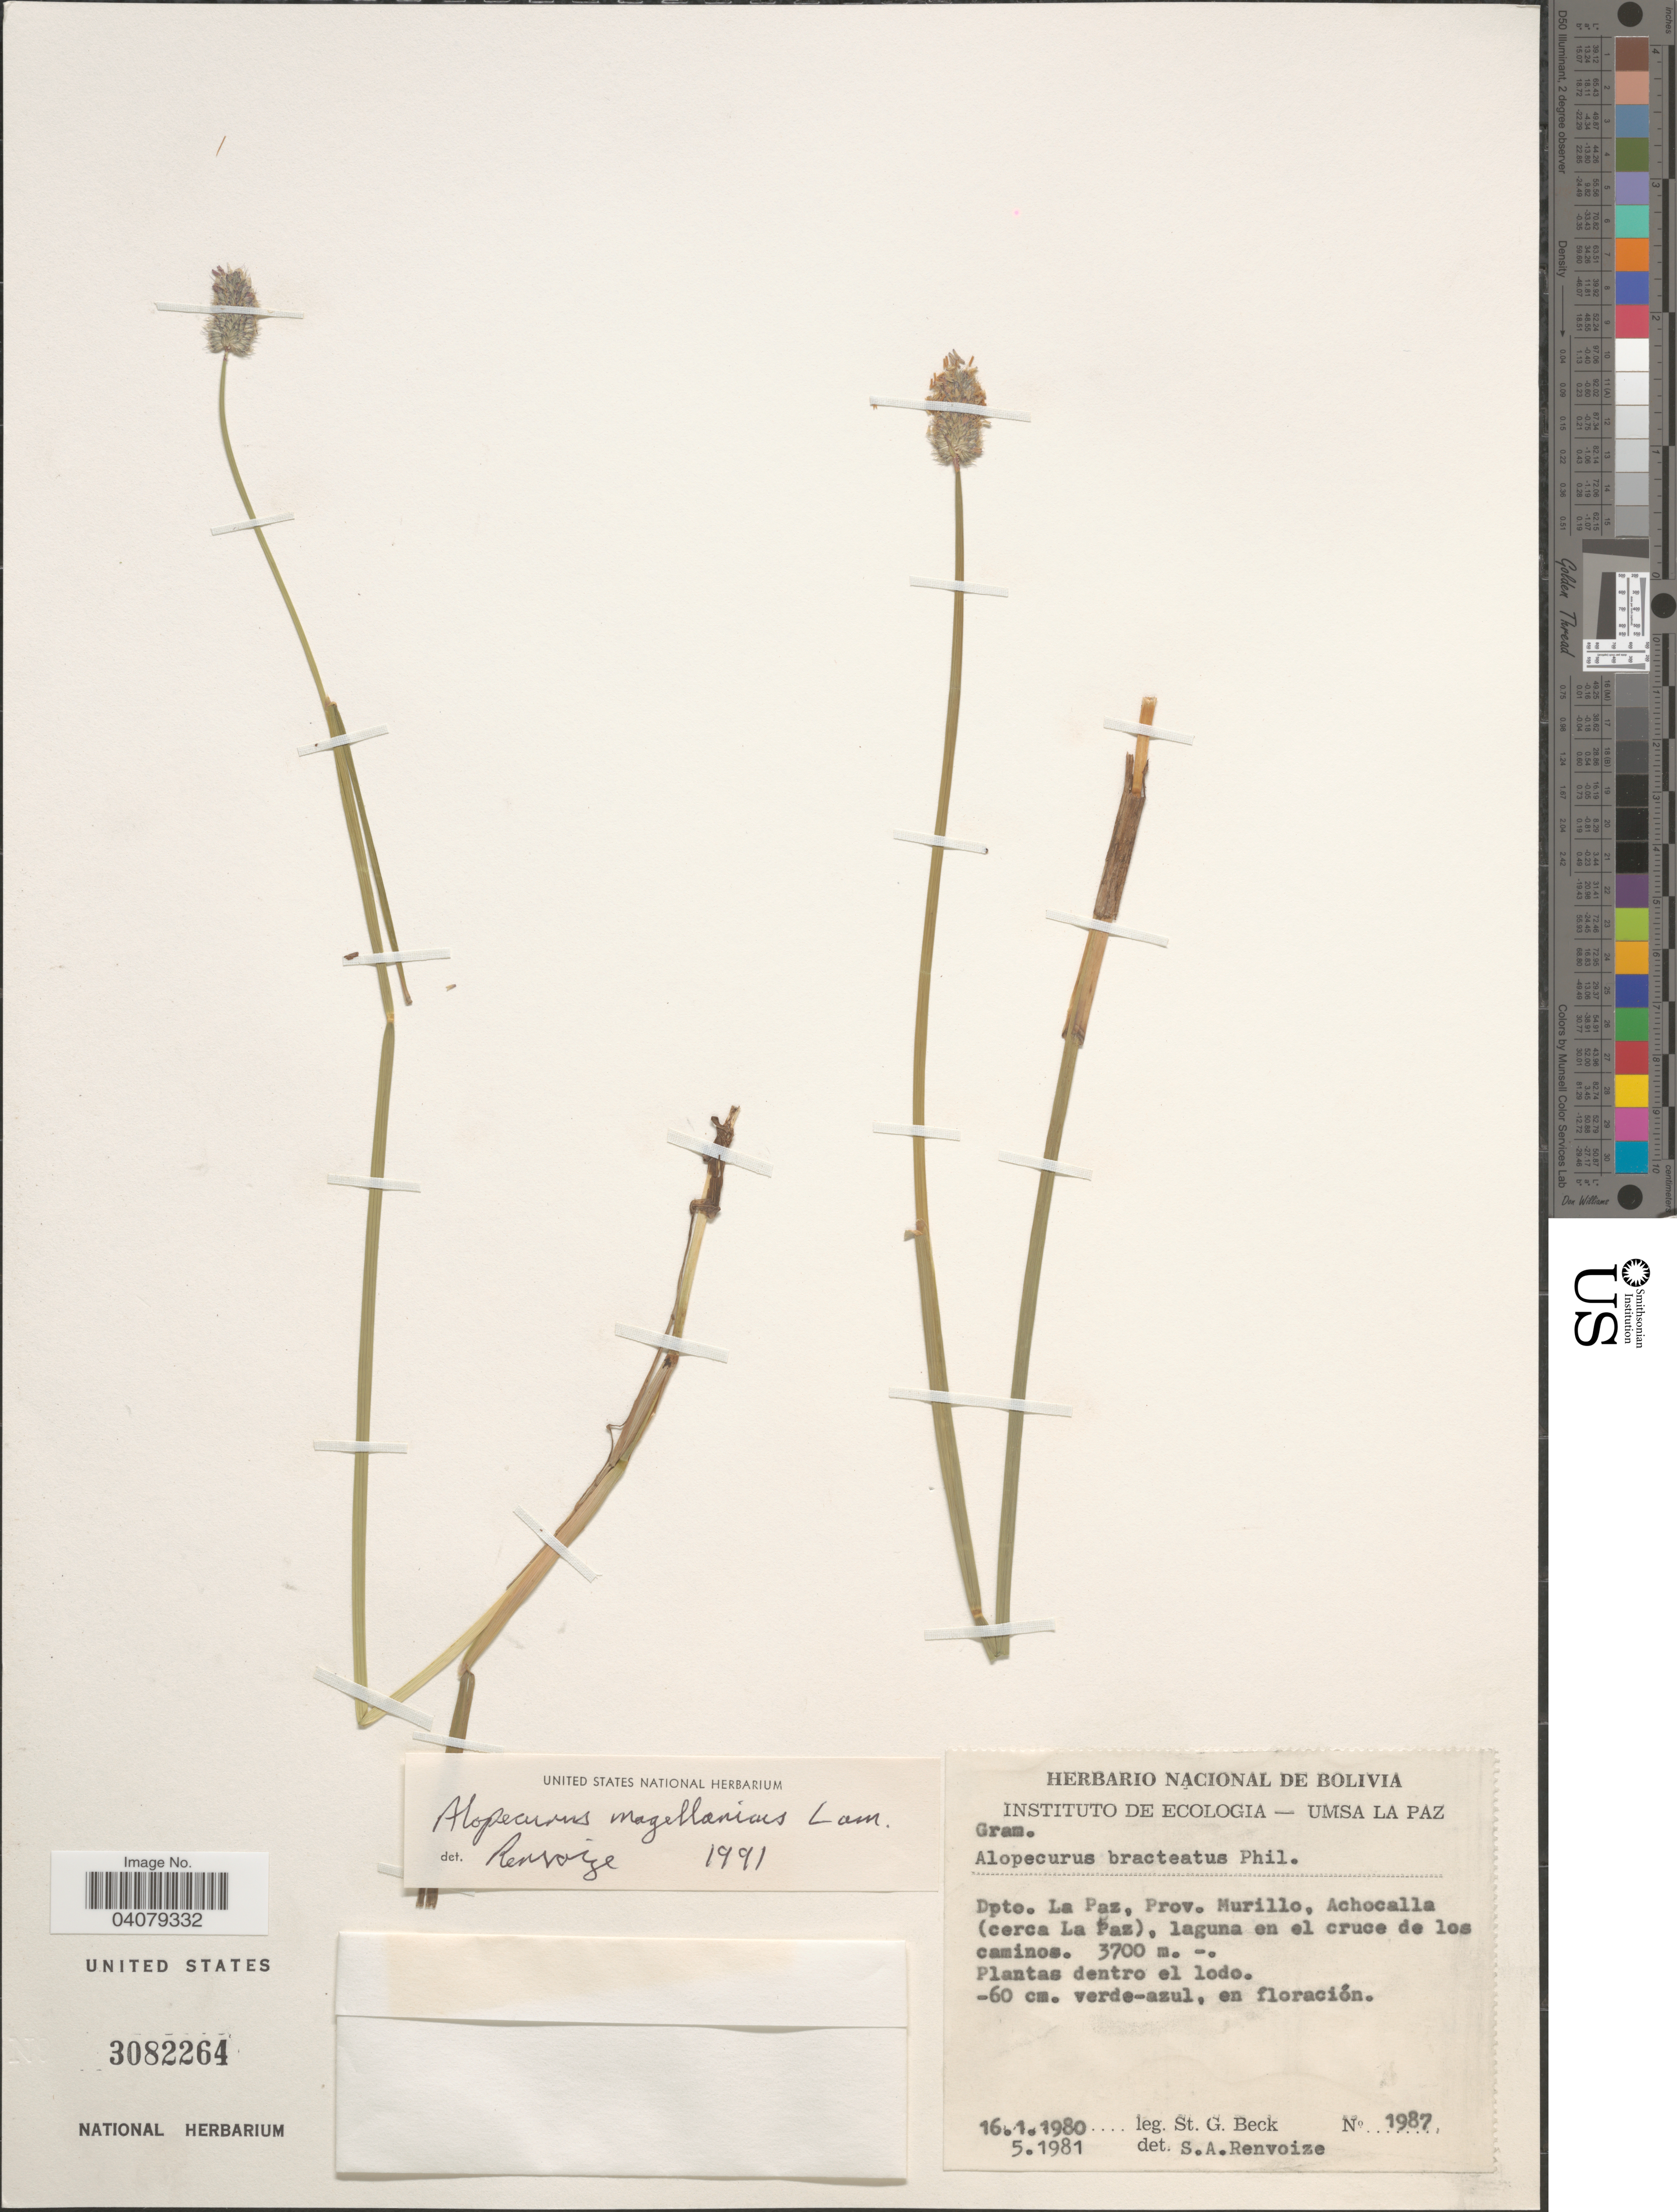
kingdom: Plantae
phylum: Tracheophyta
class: Liliopsida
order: Poales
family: Poaceae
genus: Alopecurus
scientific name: Alopecurus magellanicus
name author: Lam.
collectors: S. G. Beck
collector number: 1987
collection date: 1980-01-16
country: Bolivia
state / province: La Paz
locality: Dpto. La Paz, Prov. Murillo, Achocalla (cerca La Paz), laguna en el cruce de los caminos.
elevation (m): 3700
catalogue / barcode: US 3082264